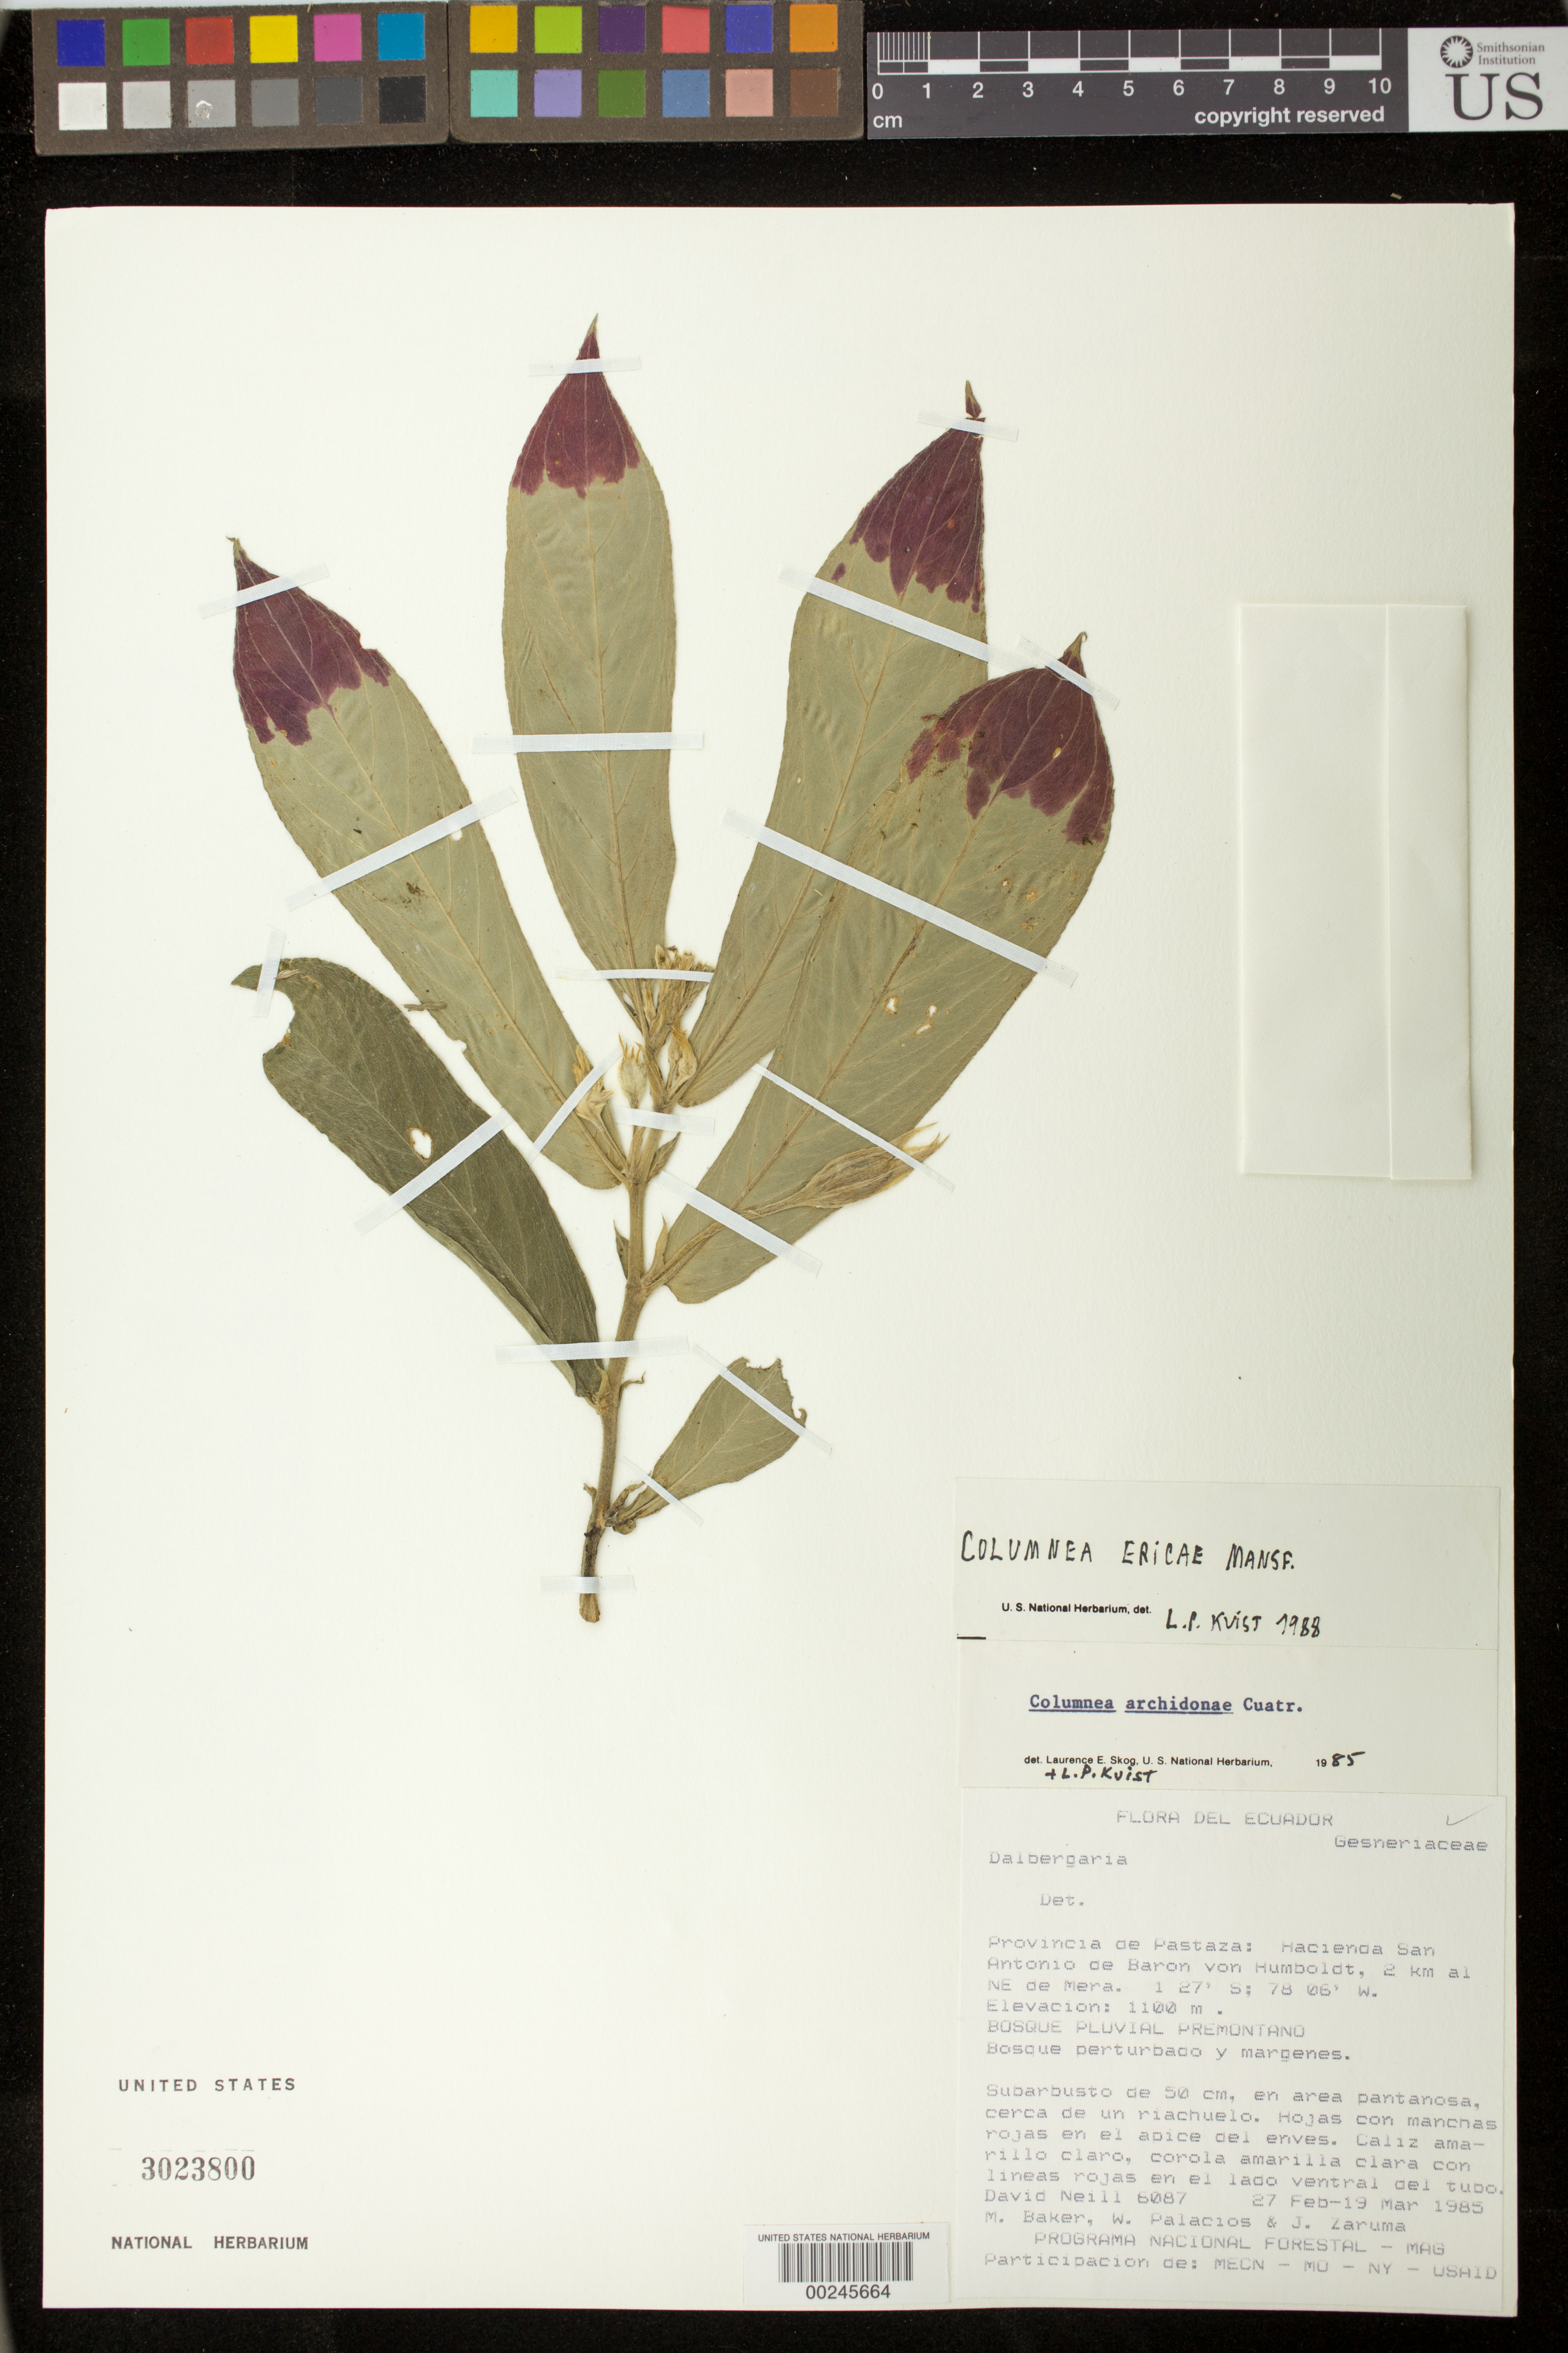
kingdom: Plantae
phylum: Tracheophyta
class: Magnoliopsida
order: Lamiales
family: Gesneriaceae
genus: Columnea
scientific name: Columnea ericae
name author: Mansf.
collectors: D. A. Neill, M. Baker, W. Palacios & J. Zaruma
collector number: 6087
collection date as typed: Feb-Mar 1985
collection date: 1985-02/1985-03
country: Ecuador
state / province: Pastaza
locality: Hacienda San Antonio de Baron von Humboldt, 2 km NE of Mera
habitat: Pluvial premontane forest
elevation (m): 1100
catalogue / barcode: US 3023800